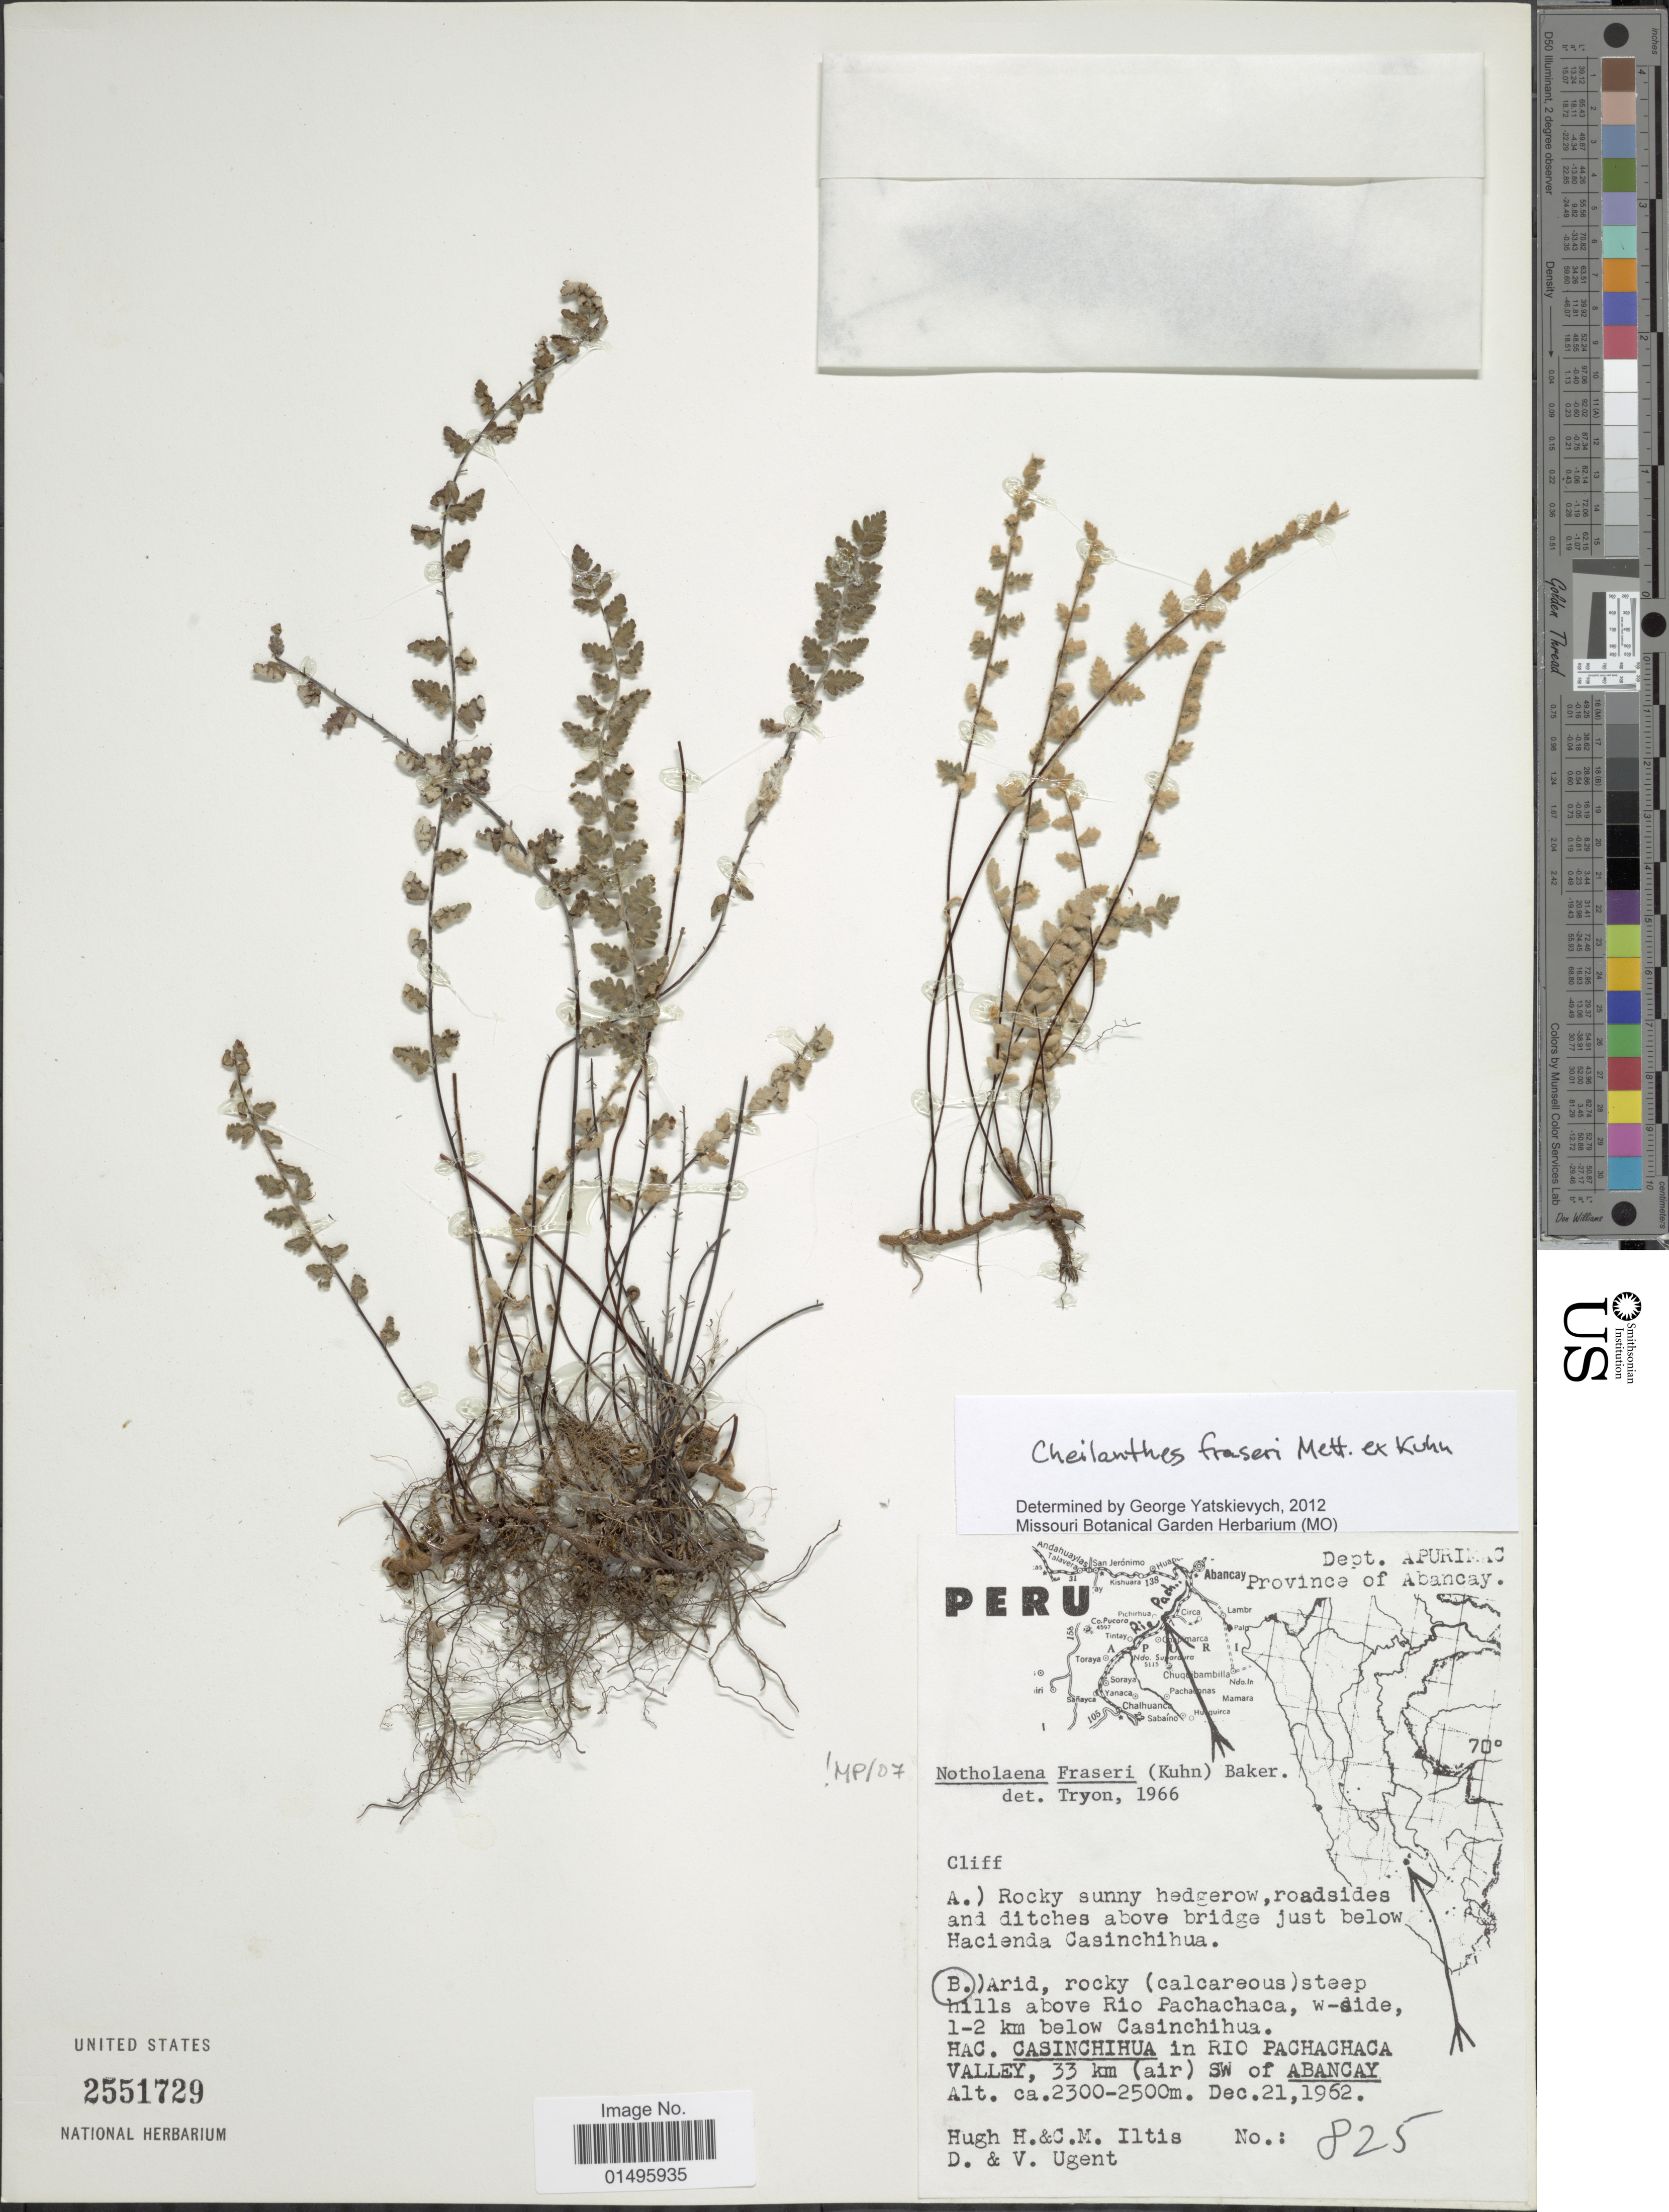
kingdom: Plantae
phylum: Tracheophyta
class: Polypodiopsida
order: Polypodiales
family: Pteridaceae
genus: Notholaena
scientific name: Notholaena fraseri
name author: (Mett.) Baker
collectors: H. H. Iltis, C. M Iltis, D. Ugent & V. Ugent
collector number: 825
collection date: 1962-12-21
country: Peru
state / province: Apurímac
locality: Peru, Dept. Apurimac, Province of Abancay, Rocky sunny hedgerow, roadsides and ditches above bridge just below Hacienda Casinchihua, Arid Rocky (calcareous) steep hills above Rio Pachachaca, w-side, 1-2 km below Casinchihua. Hac. Casinchihua in Rio Pachachaca Valley, 33 km 9air) SW of Abancay.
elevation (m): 2300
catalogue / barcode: US 2551729